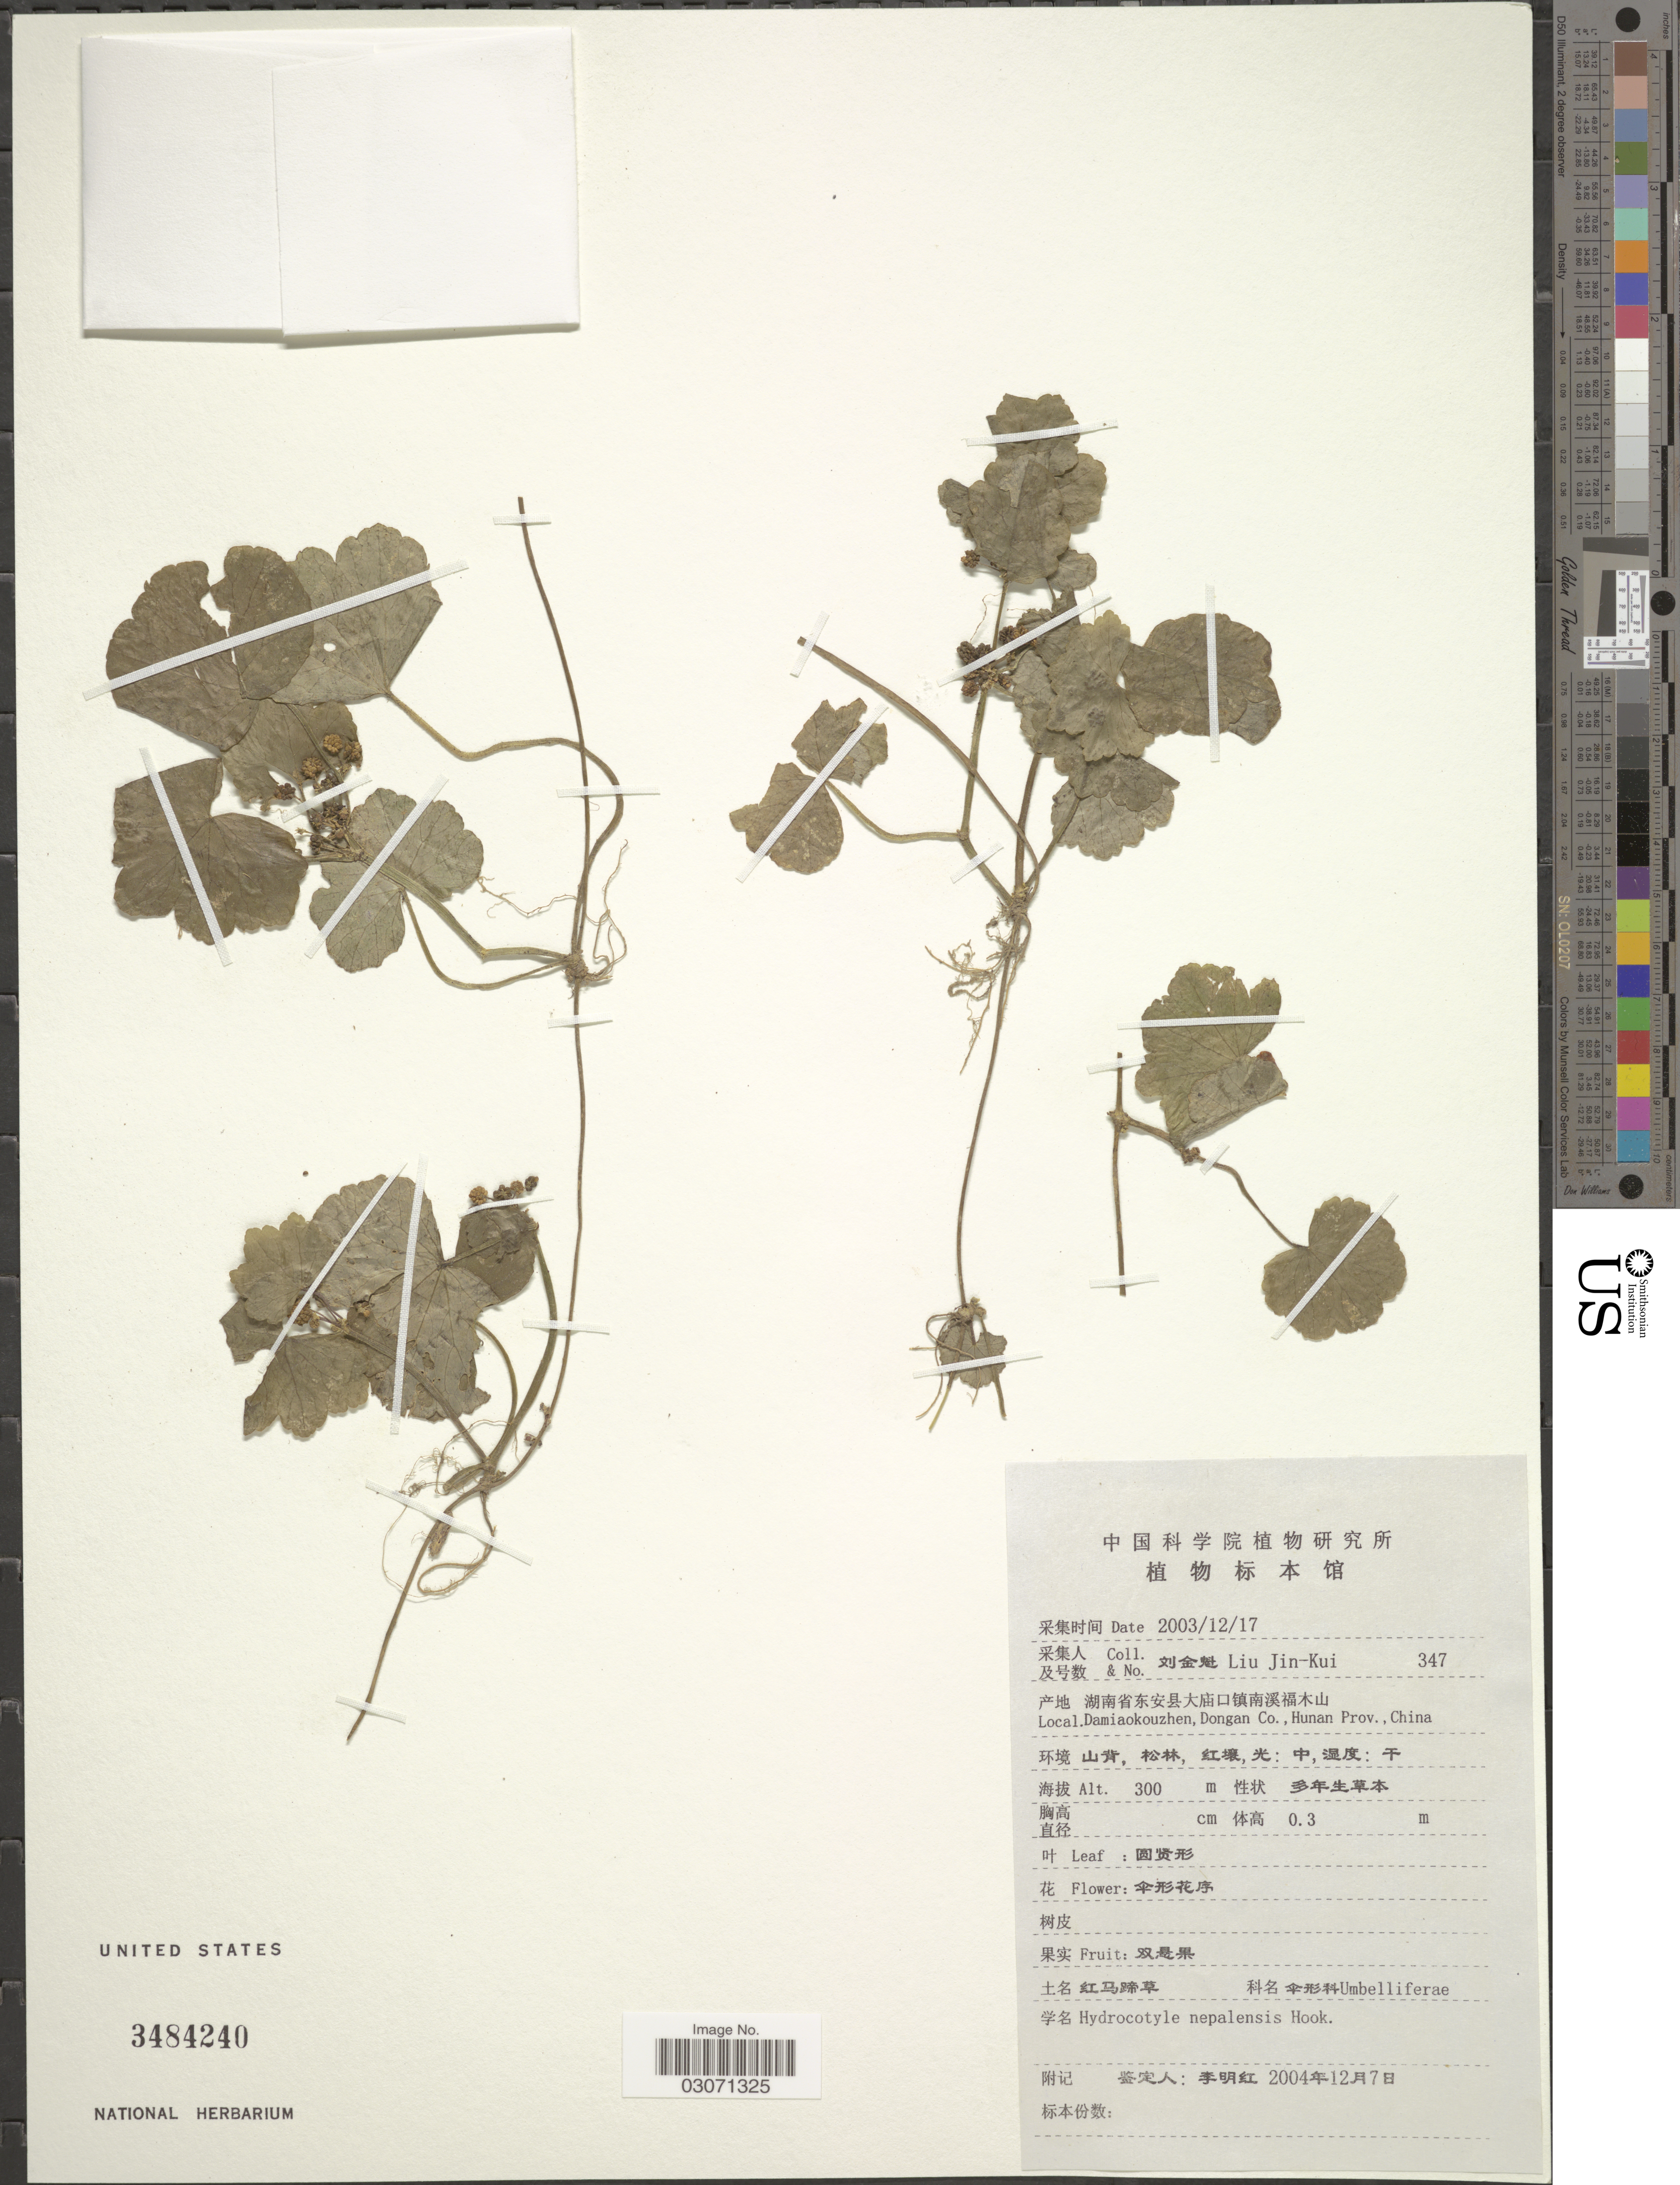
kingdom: Plantae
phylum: Tracheophyta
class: Magnoliopsida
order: Apiales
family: Araliaceae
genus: Hydrocotyle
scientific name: Hydrocotyle nepalensis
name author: Hook.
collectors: Liu Jin-Kui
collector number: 347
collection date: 2003-12-17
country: China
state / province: Hunan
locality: Damiakouzhen, Dongan Co.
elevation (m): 300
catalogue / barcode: US 3484240